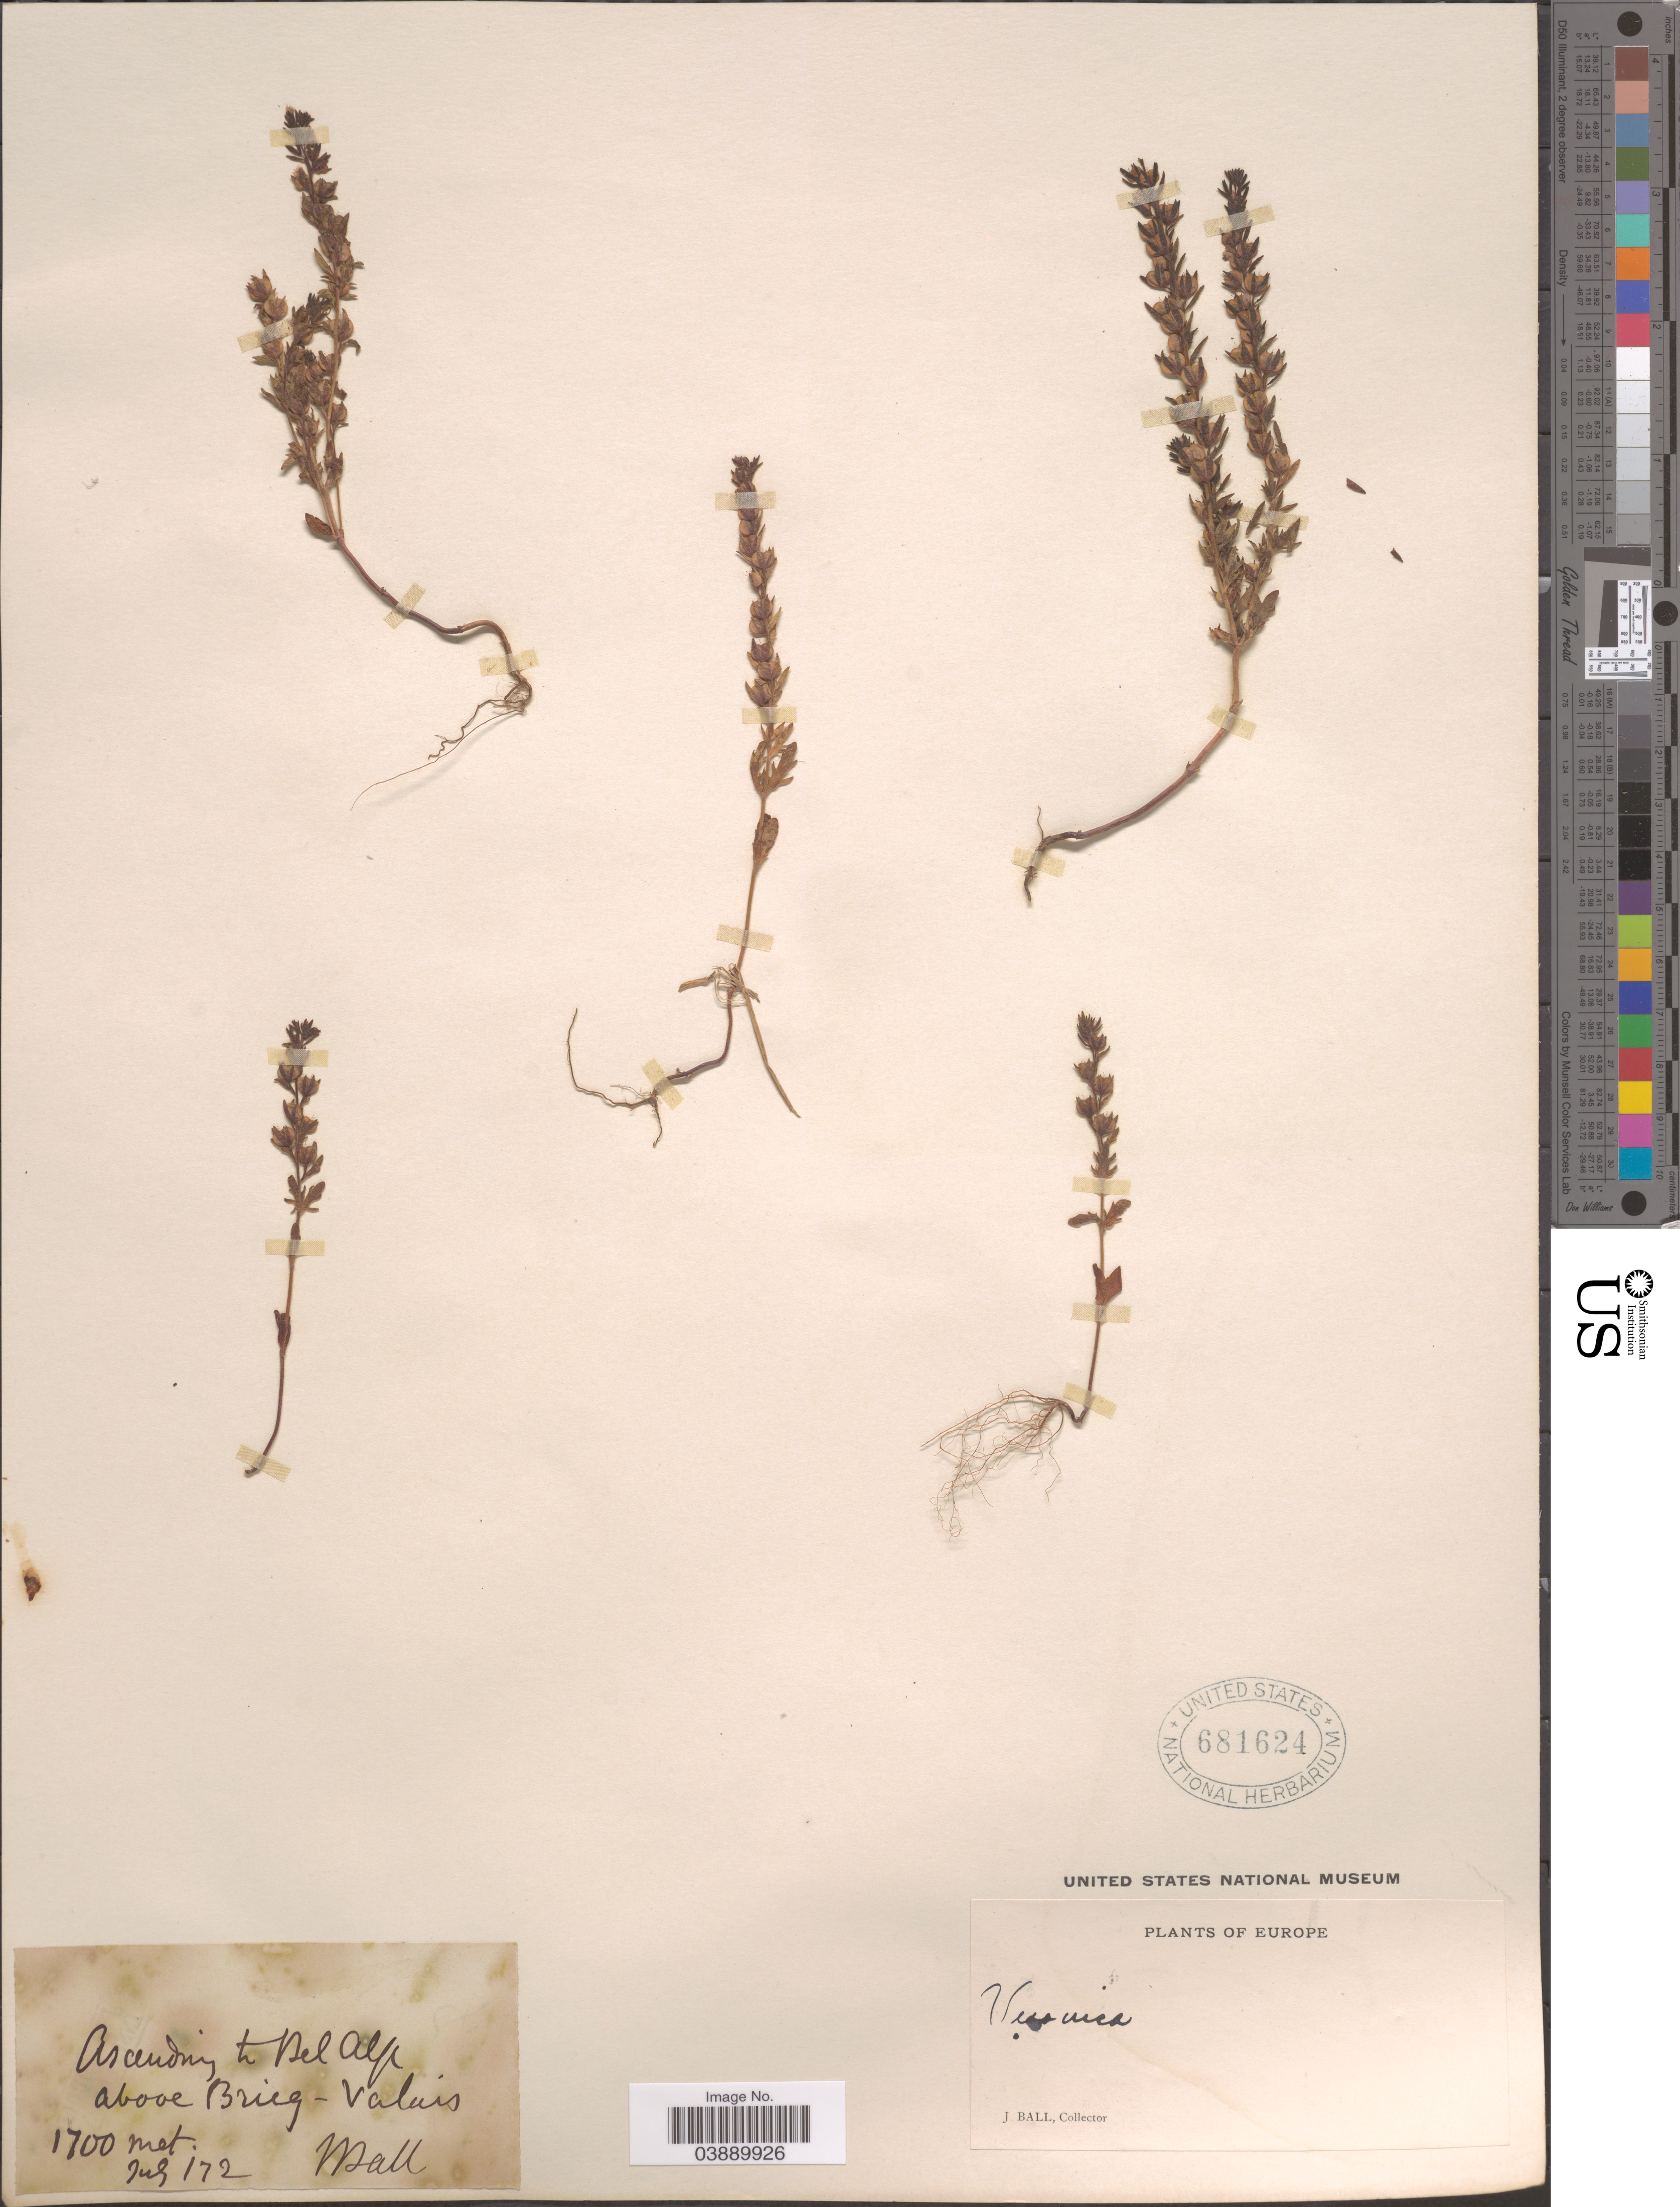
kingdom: Plantae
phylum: Tracheophyta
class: Magnoliopsida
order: Lamiales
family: Plantaginaceae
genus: Veronica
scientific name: Veronica verna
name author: L.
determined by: Albach, Dirk C.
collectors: J. Ball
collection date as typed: Transcribed d/m/y: /7/72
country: Switzerland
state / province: Valais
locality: Ascending to Del Alp above Brieg - Valais.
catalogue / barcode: US 681624